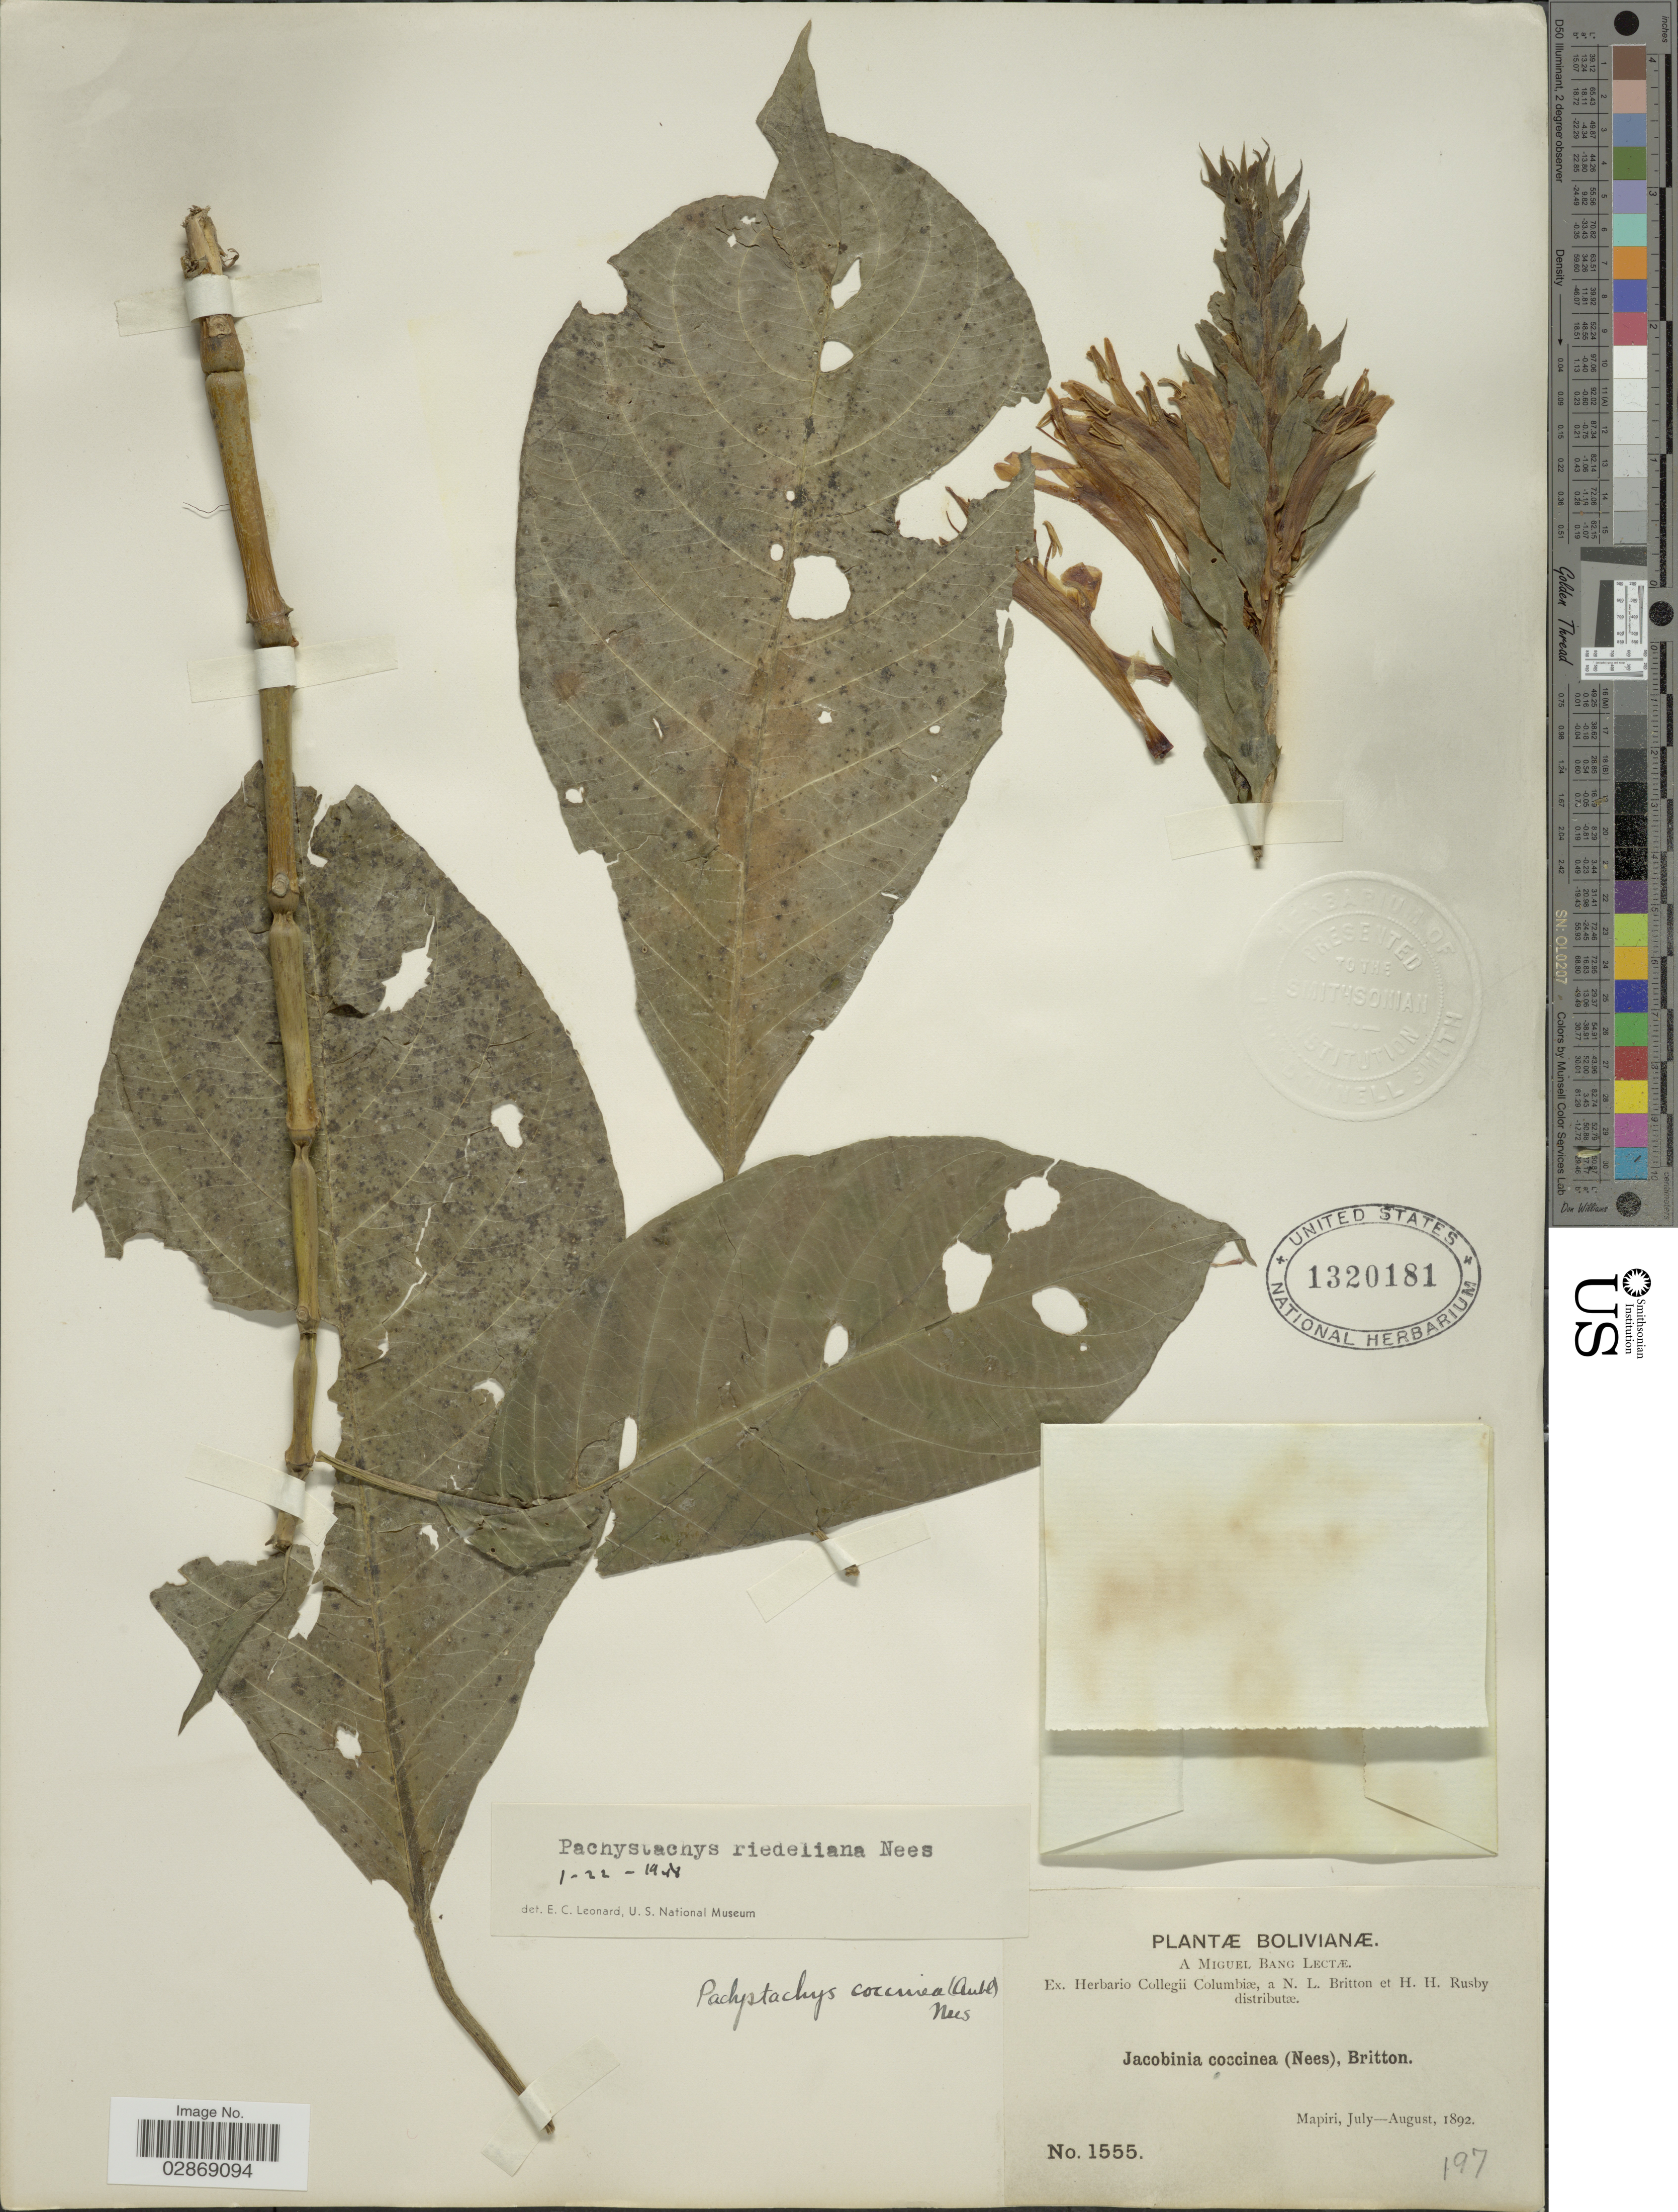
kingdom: Plantae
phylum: Tracheophyta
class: Magnoliopsida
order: Lamiales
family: Acanthaceae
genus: Pachystachys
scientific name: Pachystachys spicata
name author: (Ruiz & Pav.) Wassh.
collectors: M. Bang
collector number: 1555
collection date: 1892-07/1892-08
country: Bolivia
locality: Mapiri.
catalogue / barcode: US 1320181